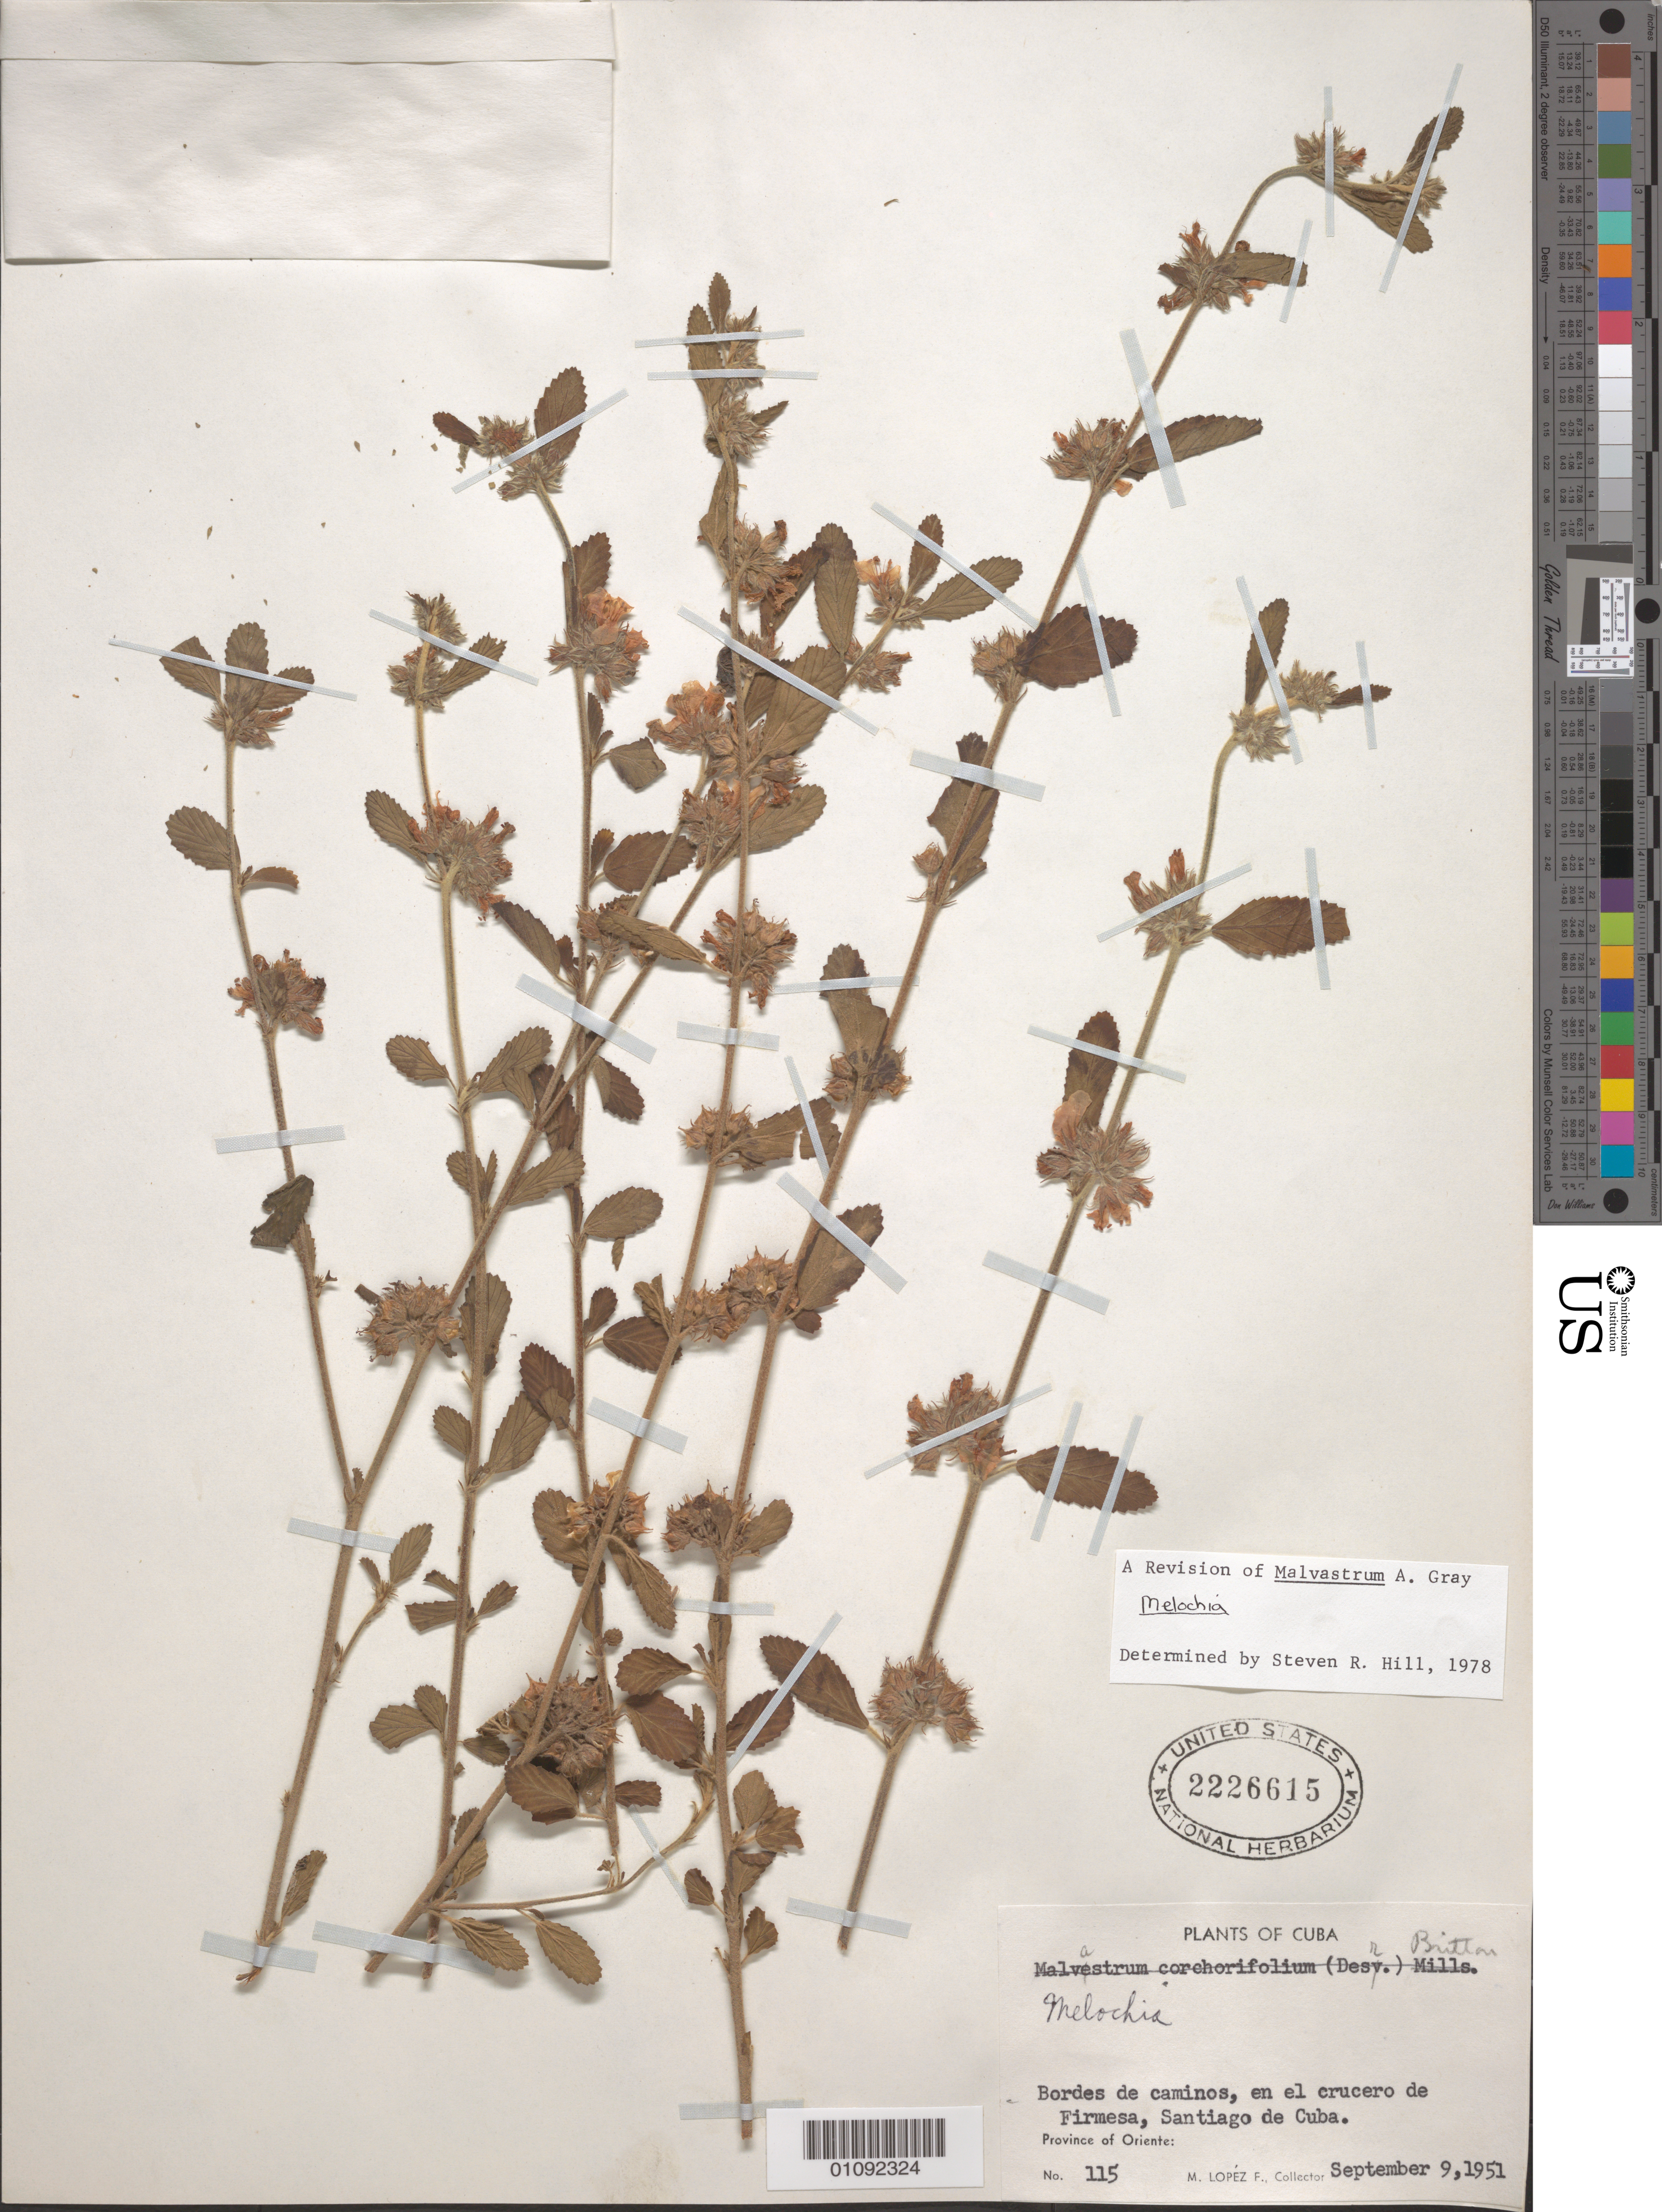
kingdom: Plantae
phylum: Tracheophyta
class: Magnoliopsida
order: Malvales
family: Malvaceae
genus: Melochia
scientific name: Melochia parvifolia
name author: Kunth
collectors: M. López Figueiras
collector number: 115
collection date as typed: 09 Sep 1951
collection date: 1951-09-09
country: Cuba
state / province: Santiago de Cuba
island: Cuba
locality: Bordes de caminos, en el crucero de Firmesa, Santiago de Cuba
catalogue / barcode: US 2226615